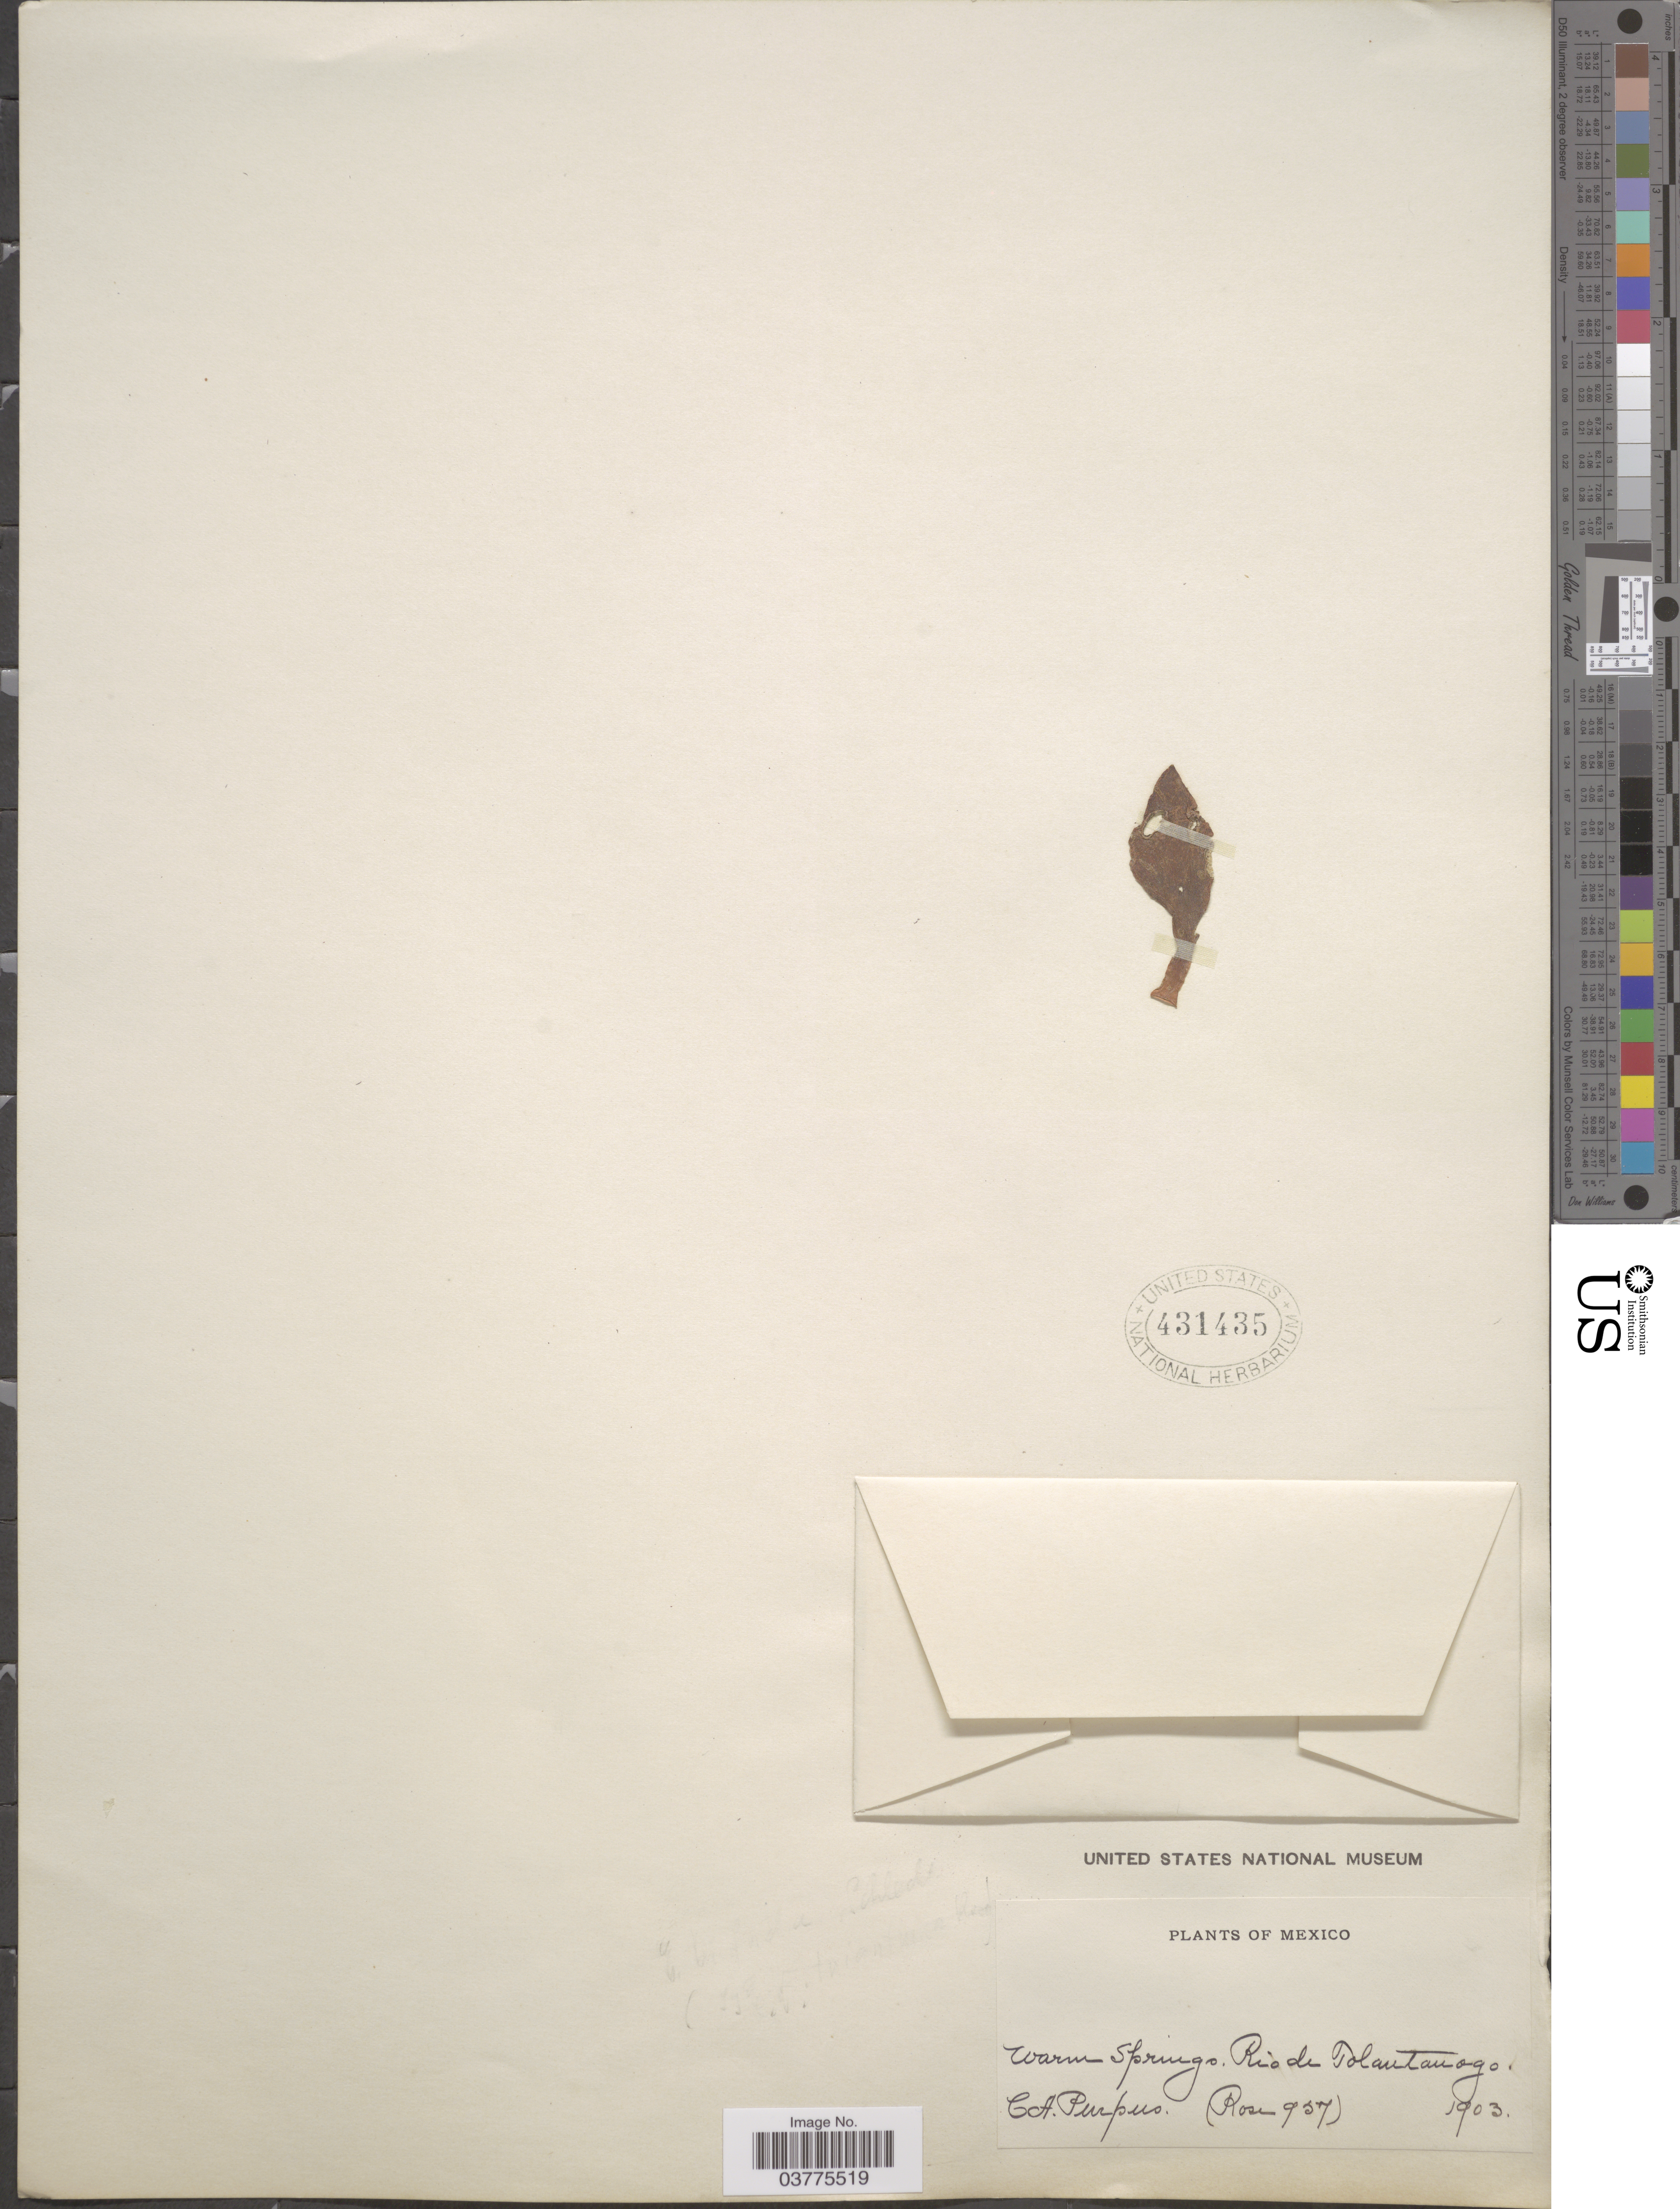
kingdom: Plantae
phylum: Tracheophyta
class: Magnoliopsida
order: Saxifragales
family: Crassulaceae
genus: Echeveria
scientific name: Echeveria trianthina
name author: Rose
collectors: C. A. Purpus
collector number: Rose957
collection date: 1903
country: Mexico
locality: Warm Springs, Rio de Tolantanogo*.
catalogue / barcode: US 431435